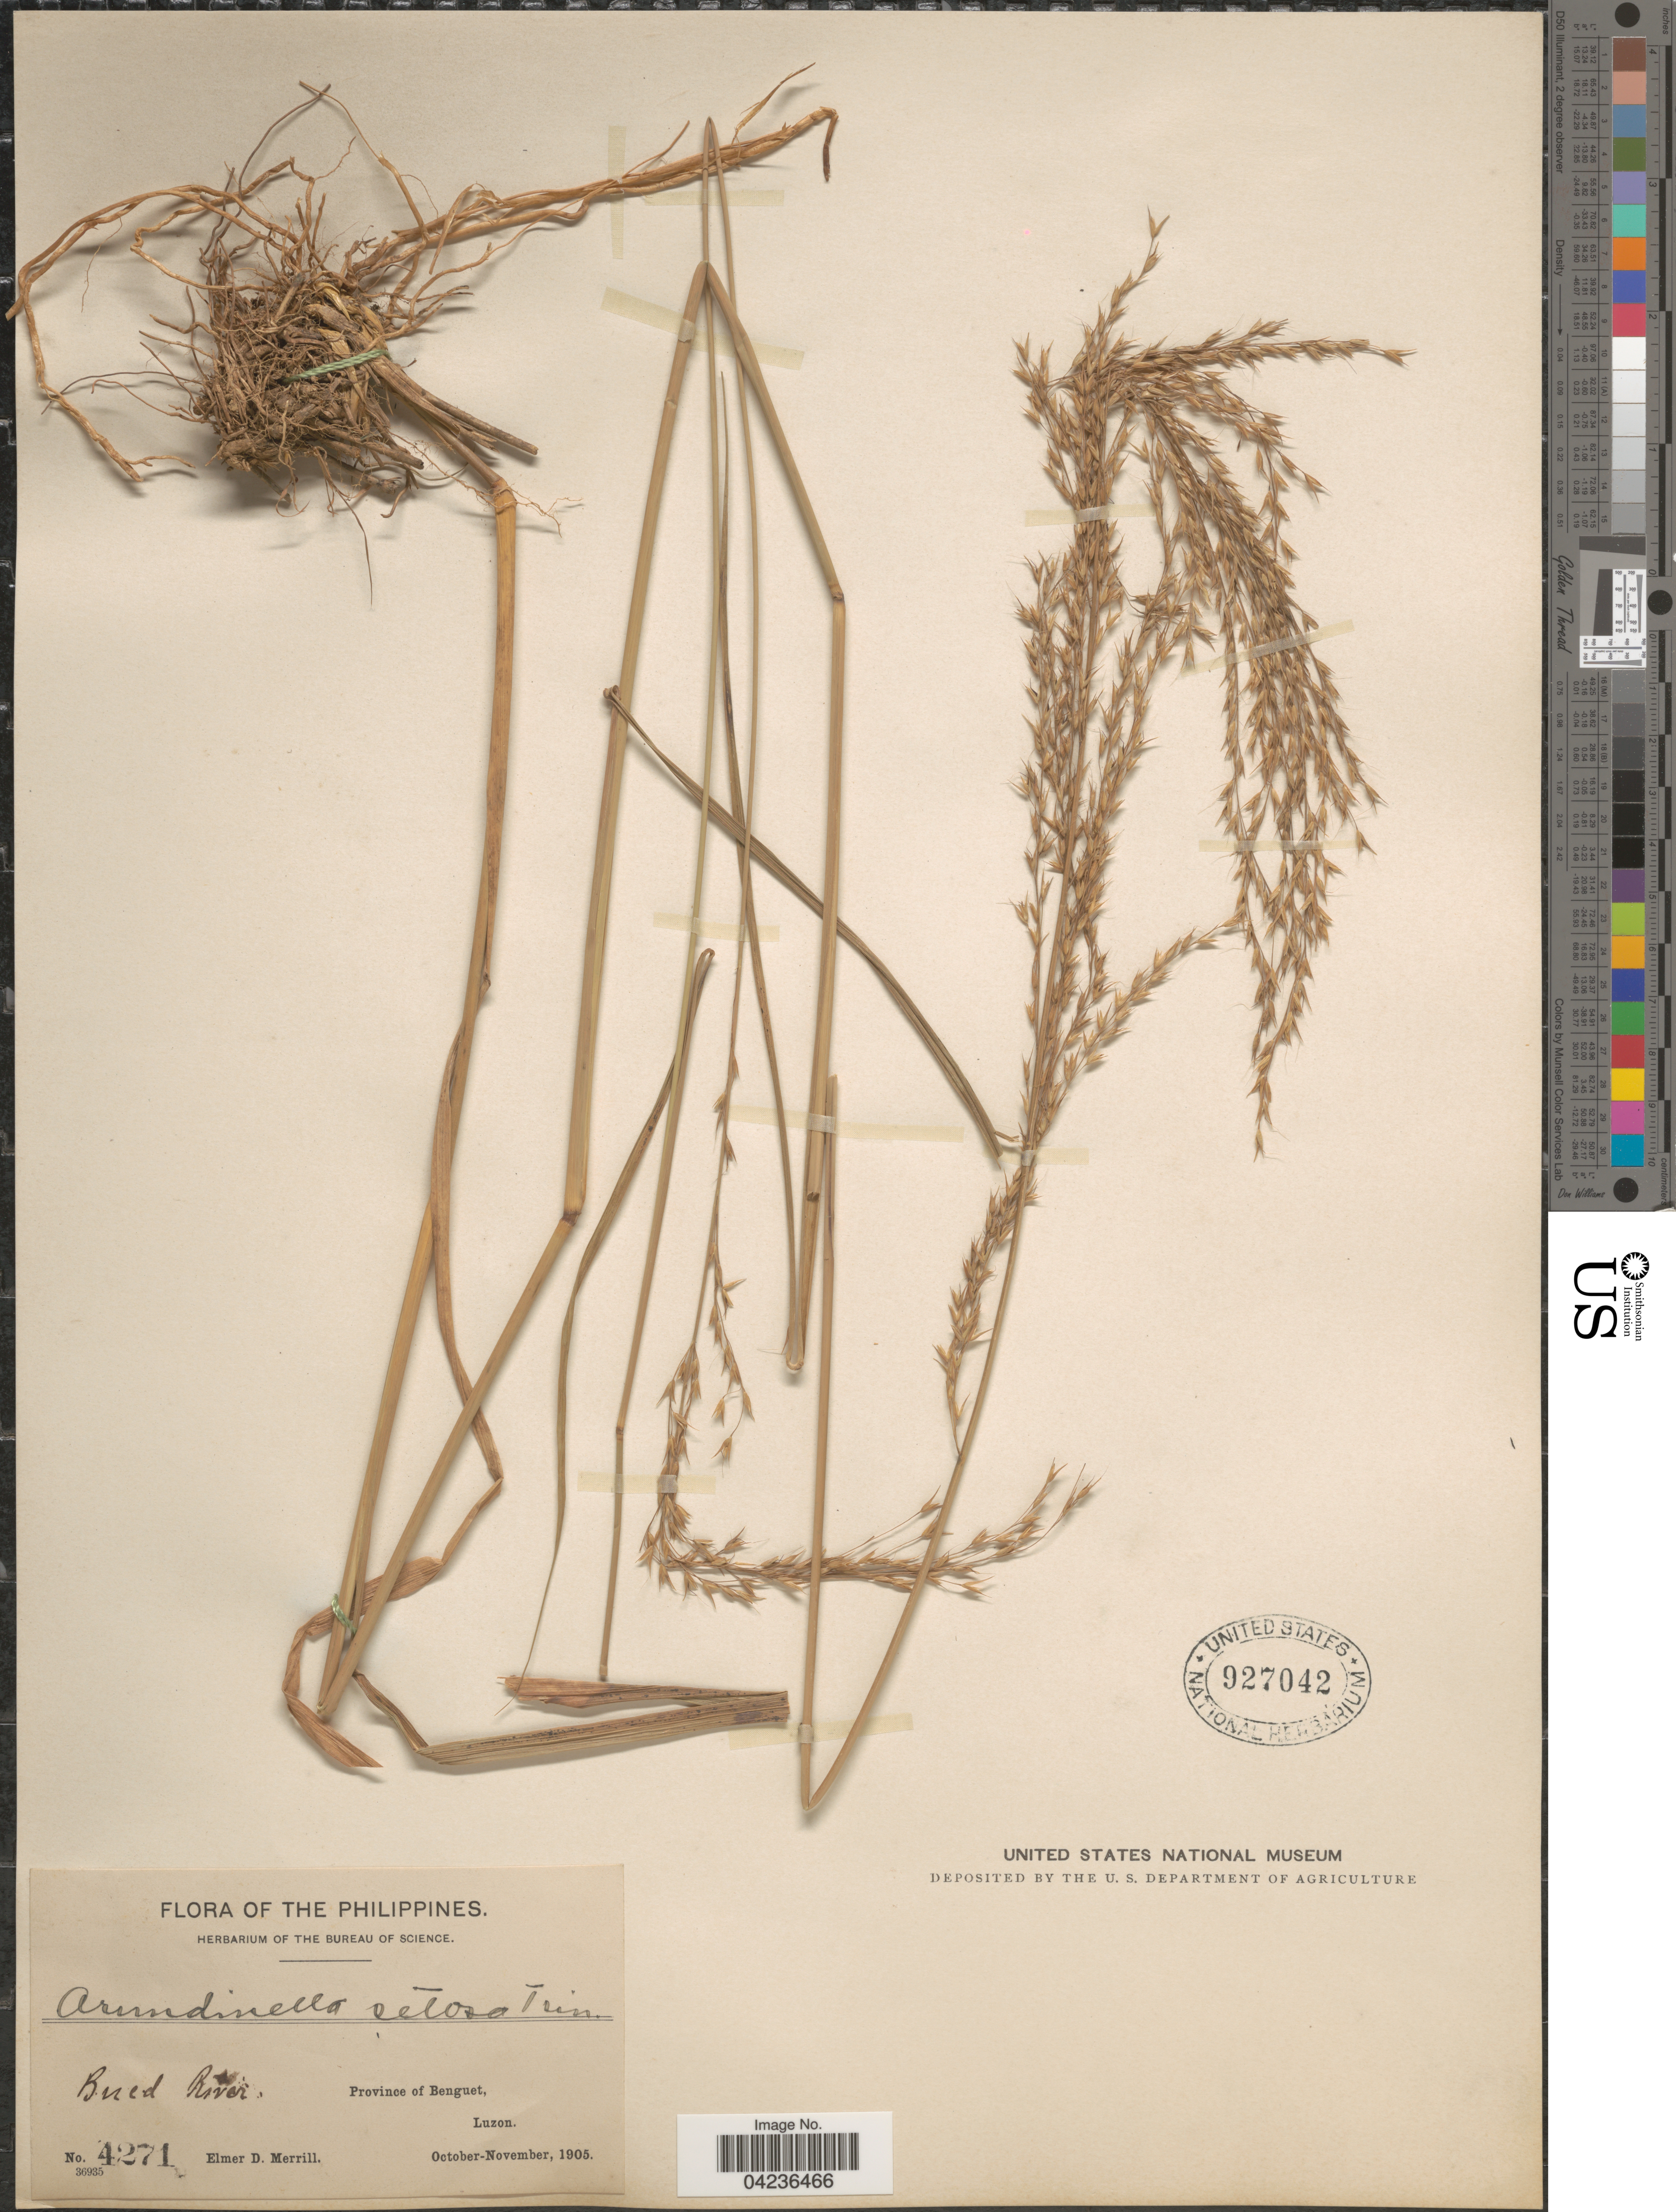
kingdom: Plantae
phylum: Tracheophyta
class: Liliopsida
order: Poales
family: Poaceae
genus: Arundinella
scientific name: Arundinella setosa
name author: Trin.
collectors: E. D. Merrill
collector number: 4271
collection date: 1905-10/1905-11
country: Philippines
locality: Bued River. Province of Benguet, Luzon.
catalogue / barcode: US 927042